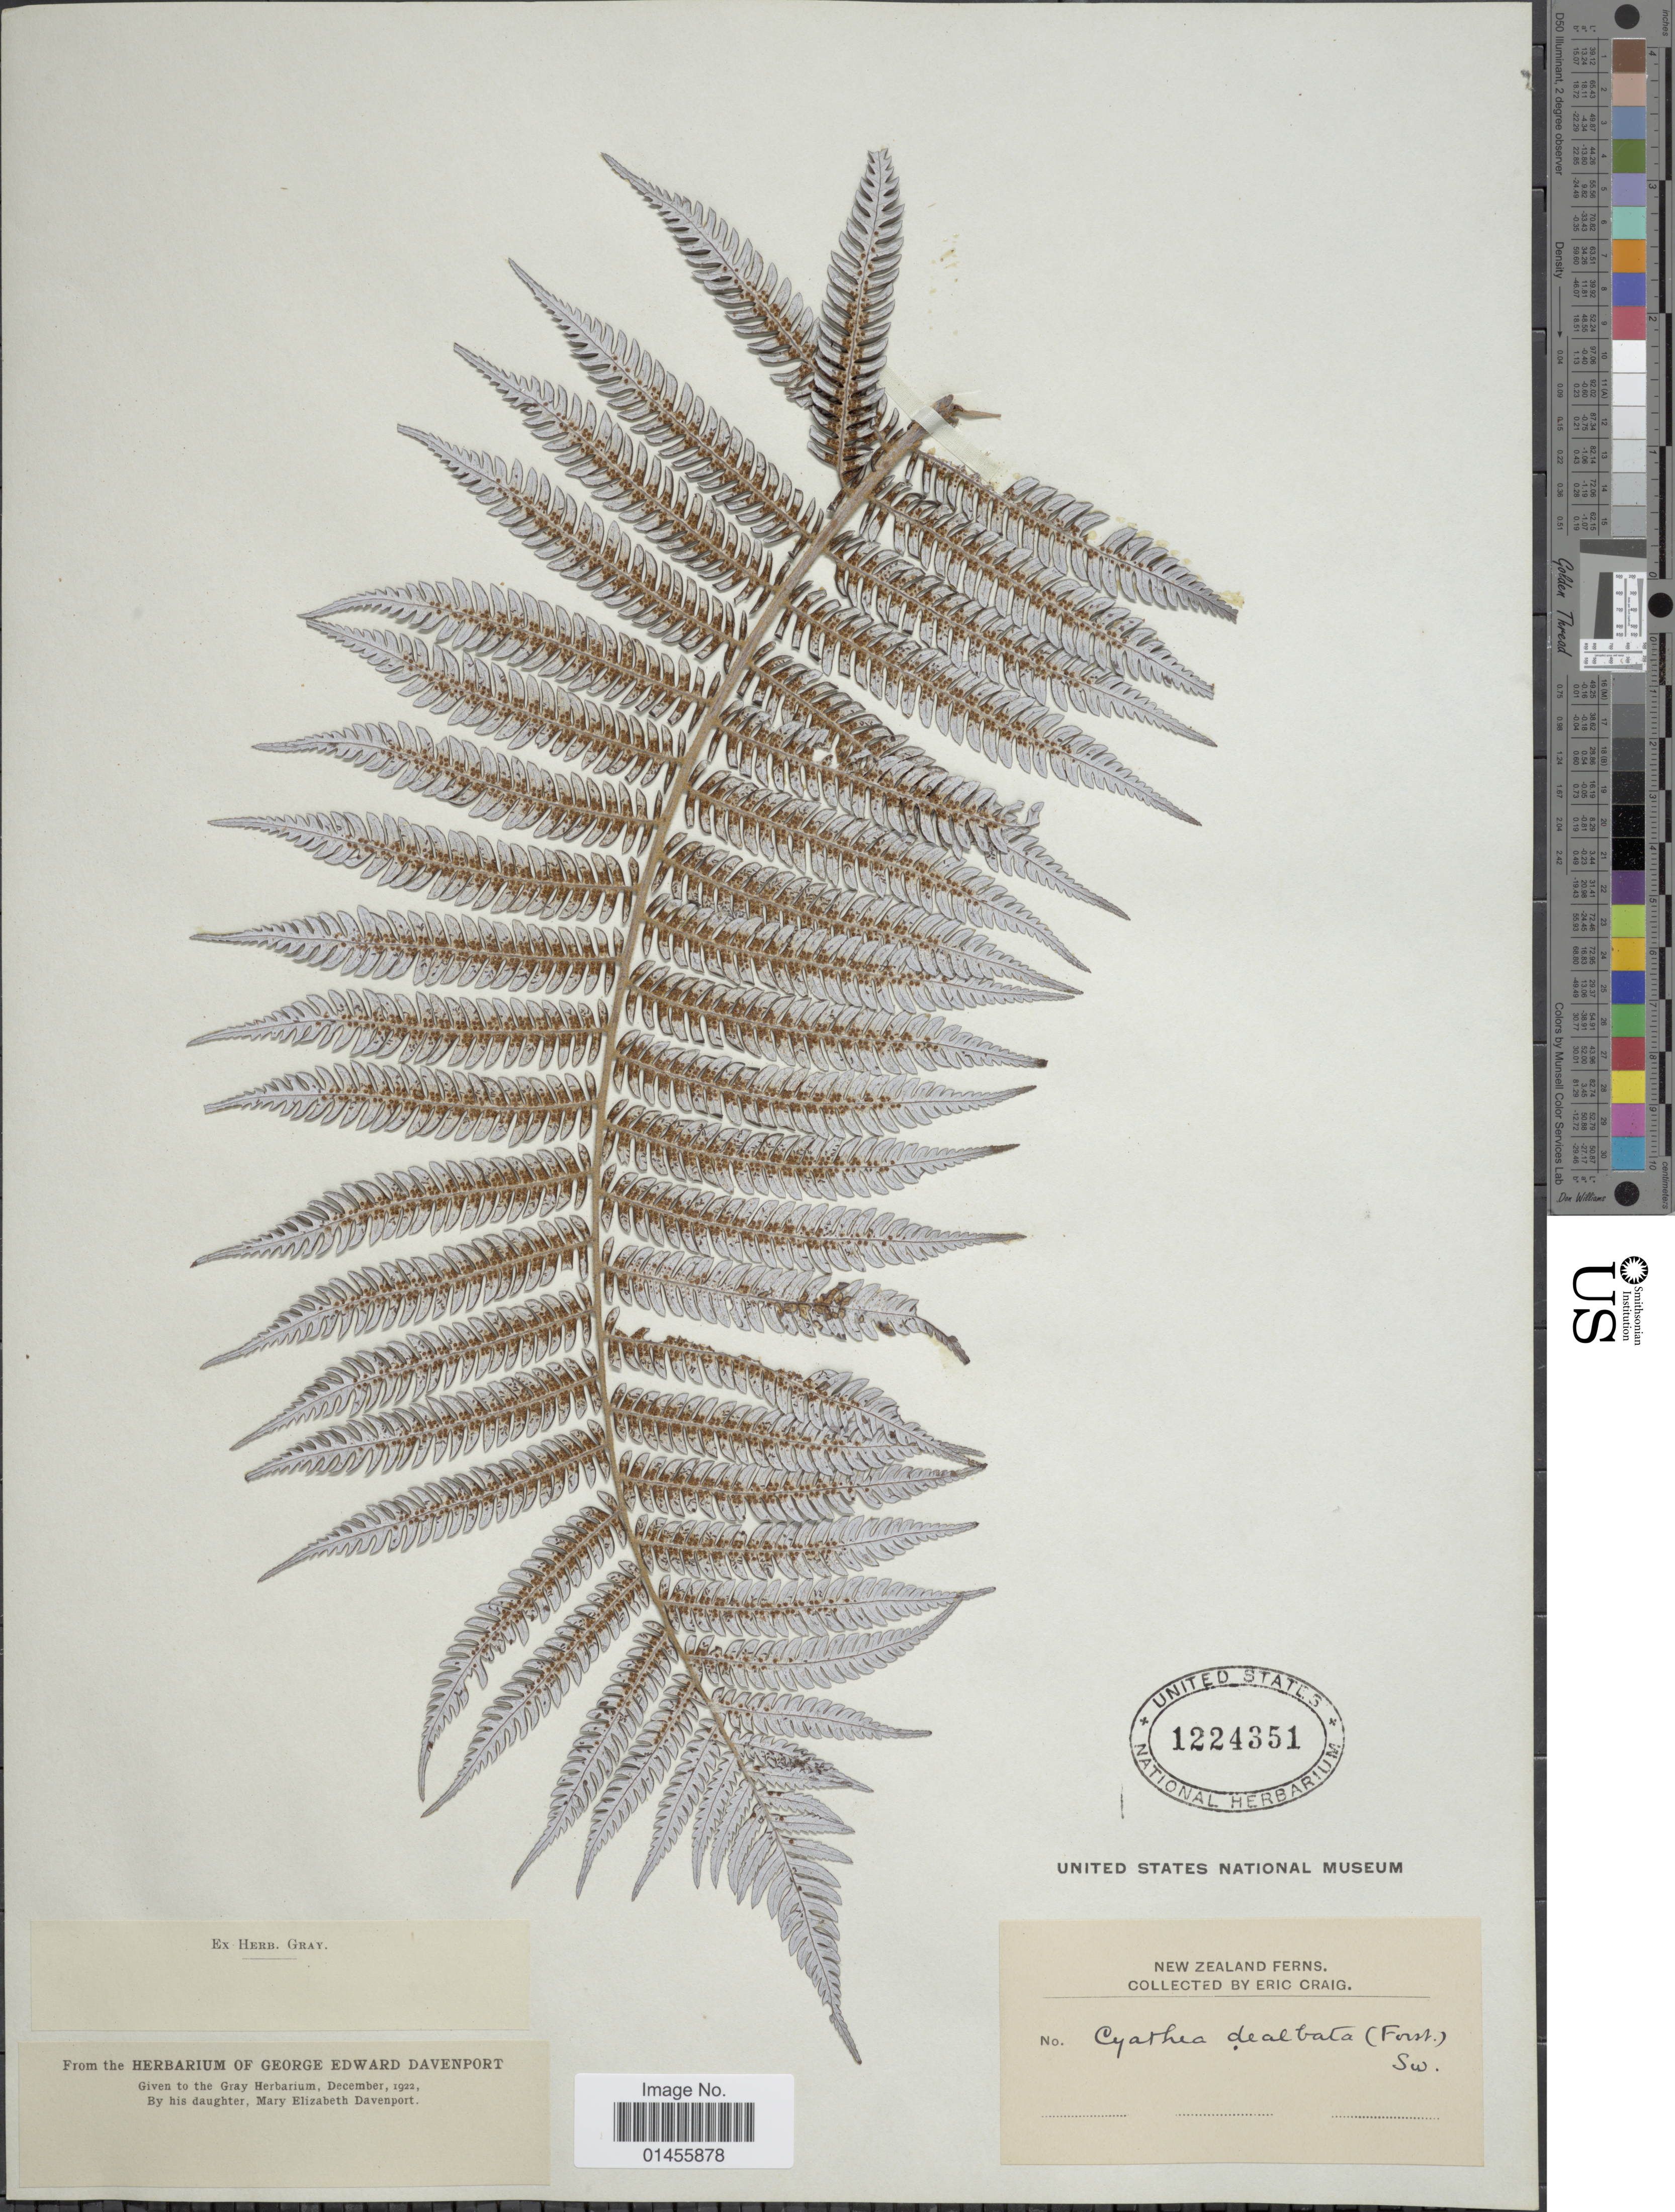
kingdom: Plantae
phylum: Tracheophyta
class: Polypodiopsida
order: Cyatheales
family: Cyatheaceae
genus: Alsophila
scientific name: Alsophila dealbata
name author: (G. Forst.)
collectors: E. Craig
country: New Zealand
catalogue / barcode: US 1224351